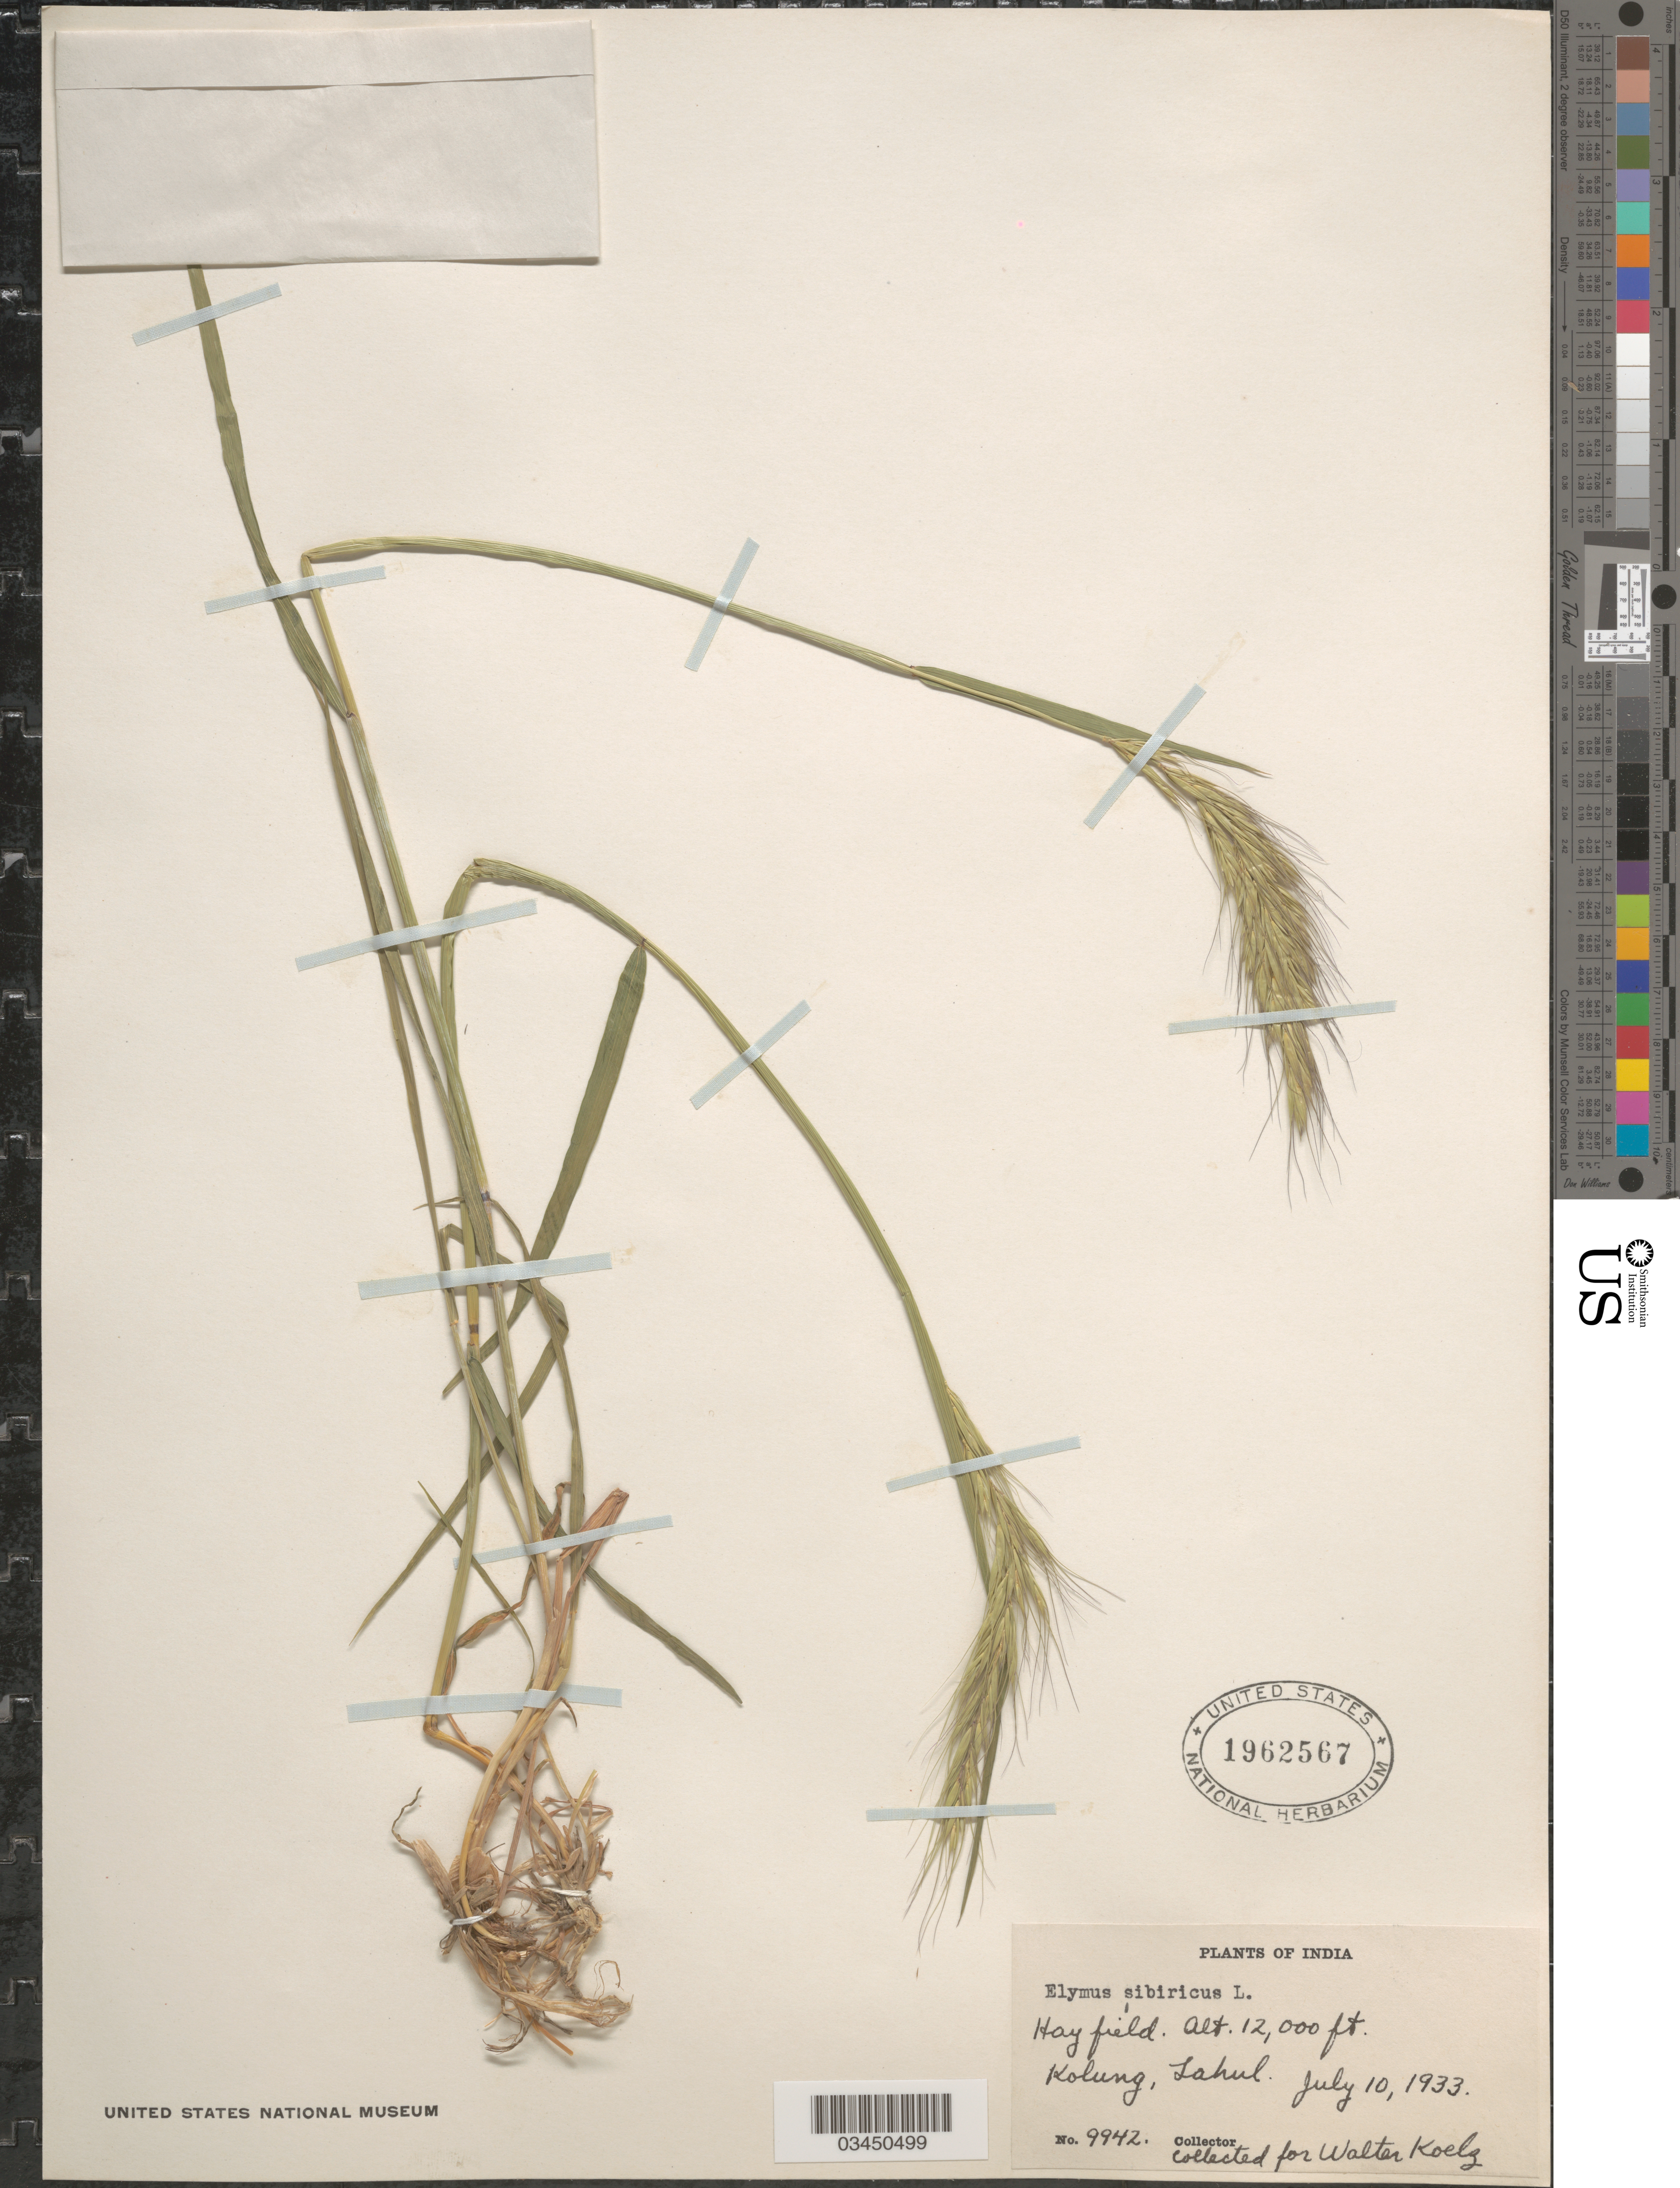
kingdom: Plantae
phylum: Tracheophyta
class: Liliopsida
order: Poales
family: Poaceae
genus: Elymus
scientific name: Elymus sibiricus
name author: L.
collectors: W. N. Koelz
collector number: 9942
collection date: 1933-07-10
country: India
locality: Hay field. Kolung, Lahul.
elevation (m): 3658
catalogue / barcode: US 1962567